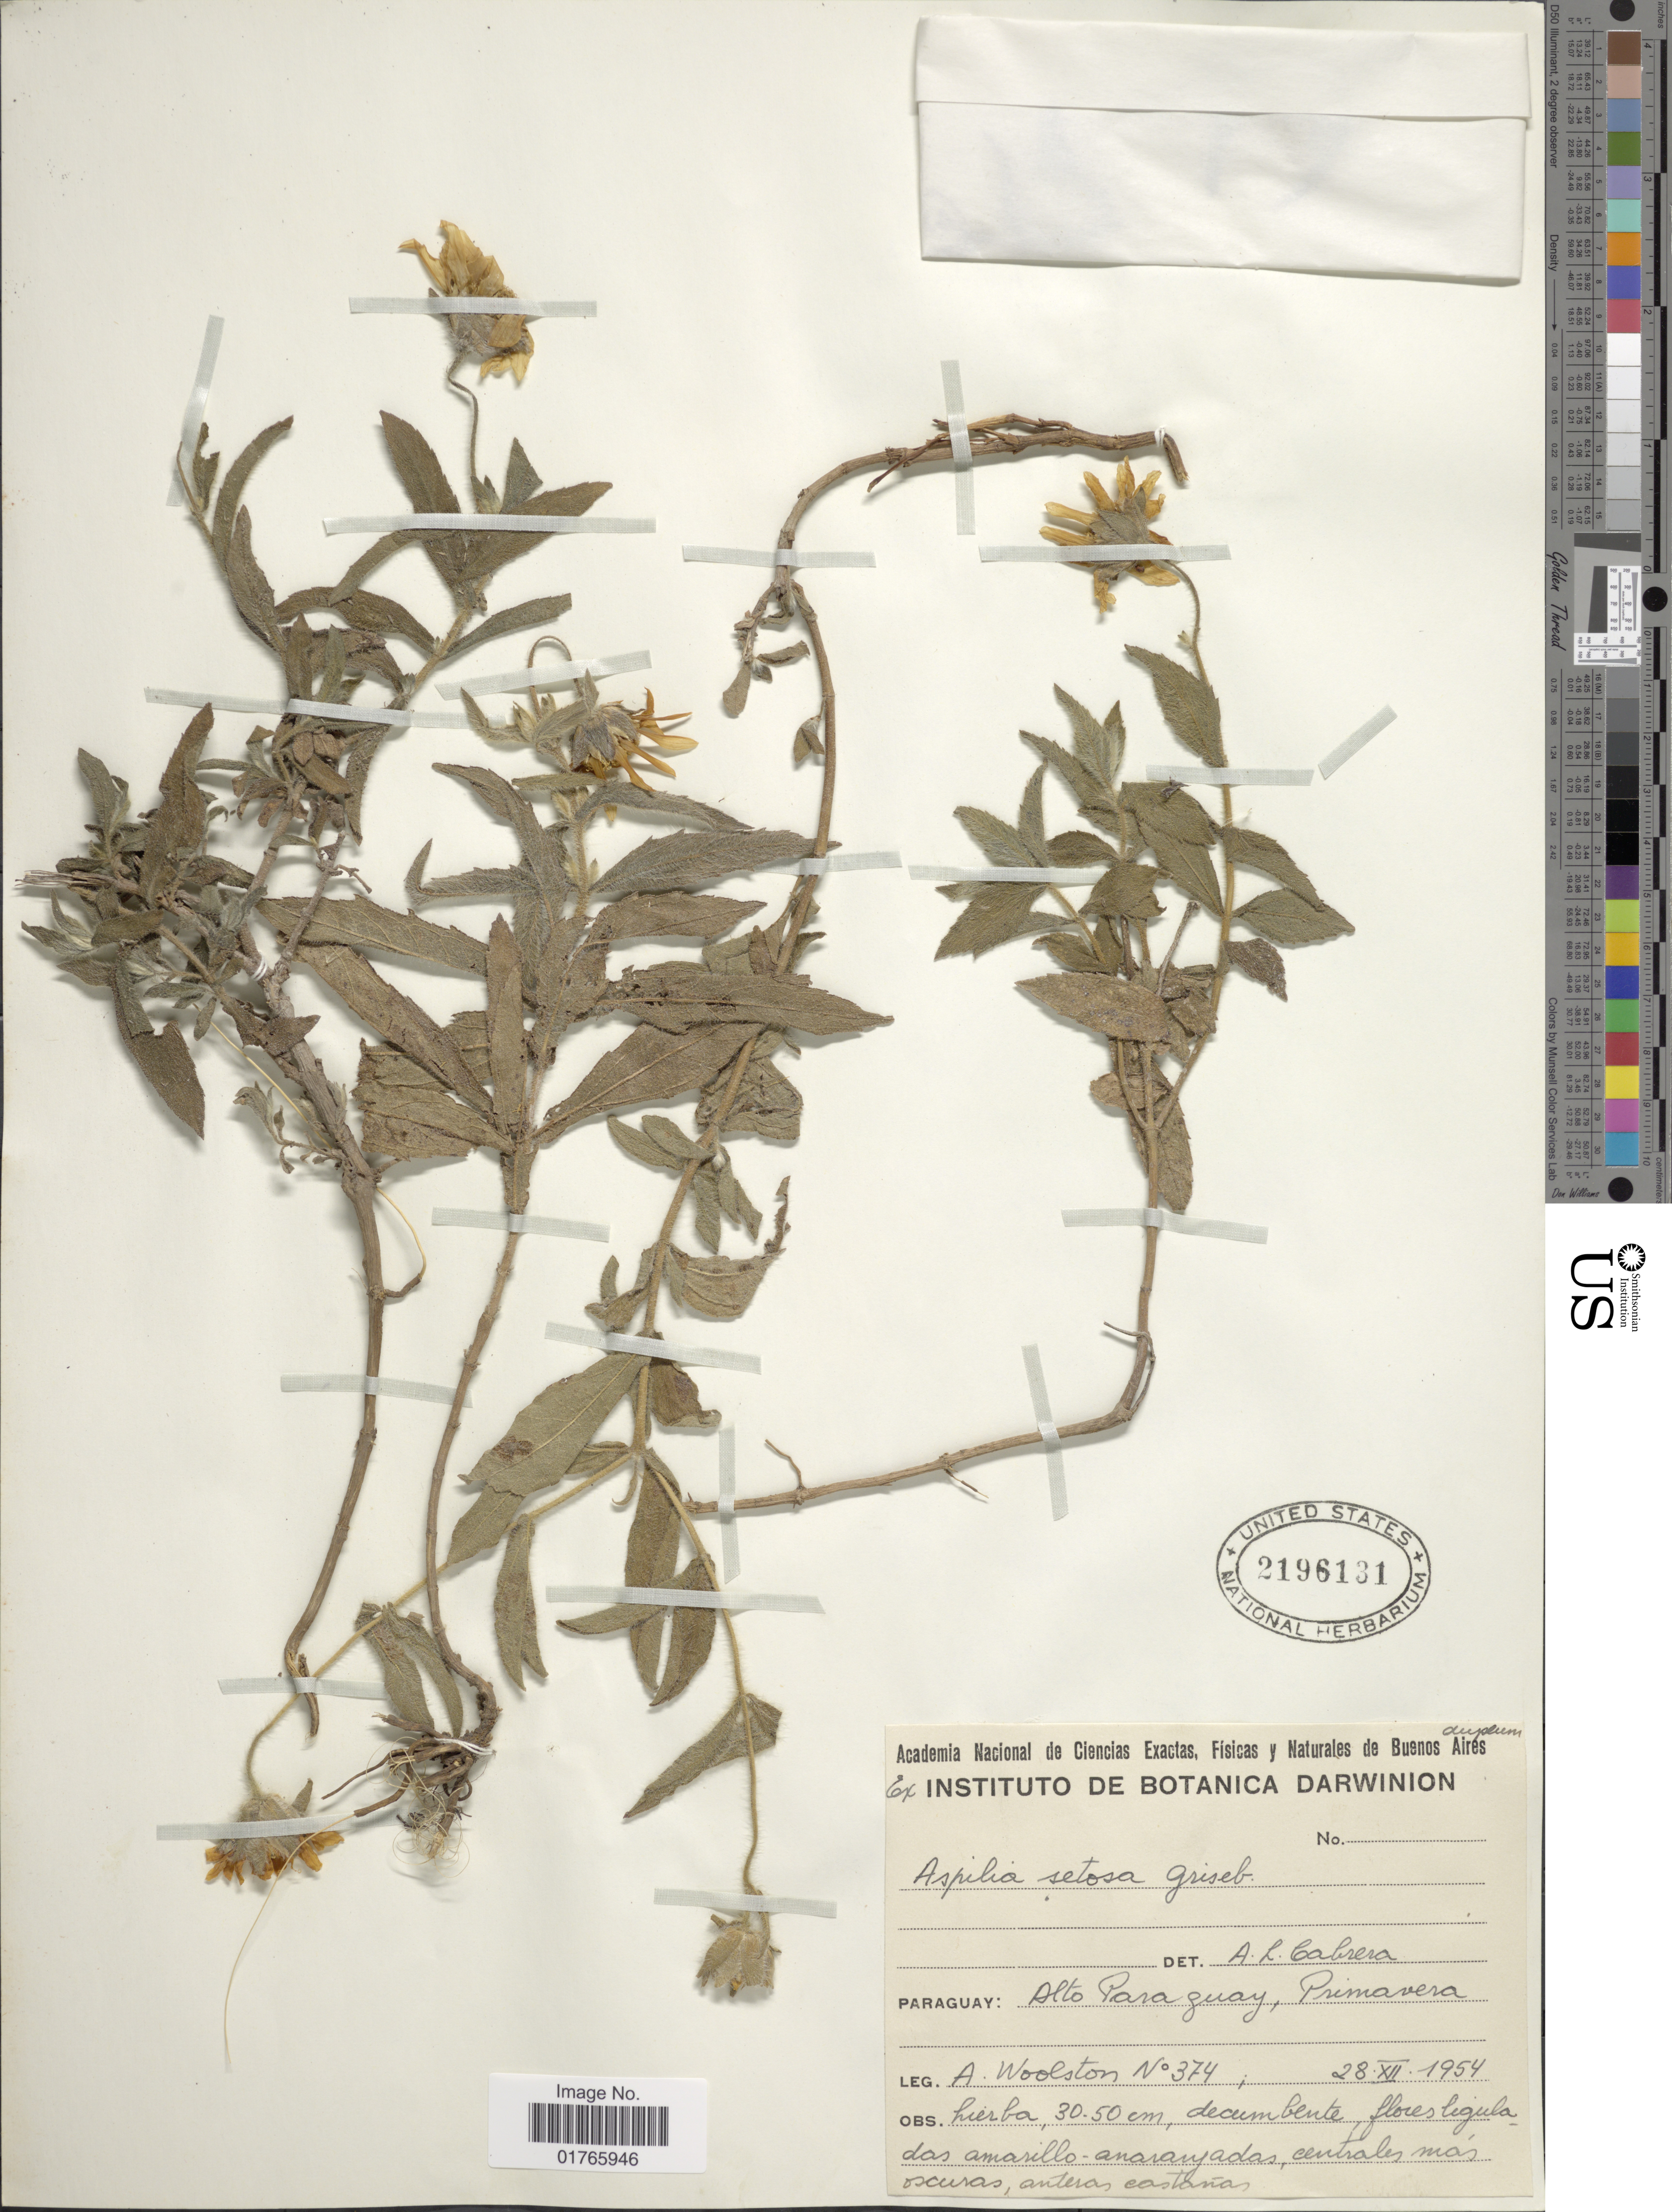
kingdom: Plantae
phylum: Tracheophyta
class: Magnoliopsida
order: Asterales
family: Asteraceae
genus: Aspilia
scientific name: Aspilia setosa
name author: Griseb.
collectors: A. Woolston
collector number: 374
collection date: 1954-12-28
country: Paraguay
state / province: Alto Paraguay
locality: Primavera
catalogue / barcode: US 2196131